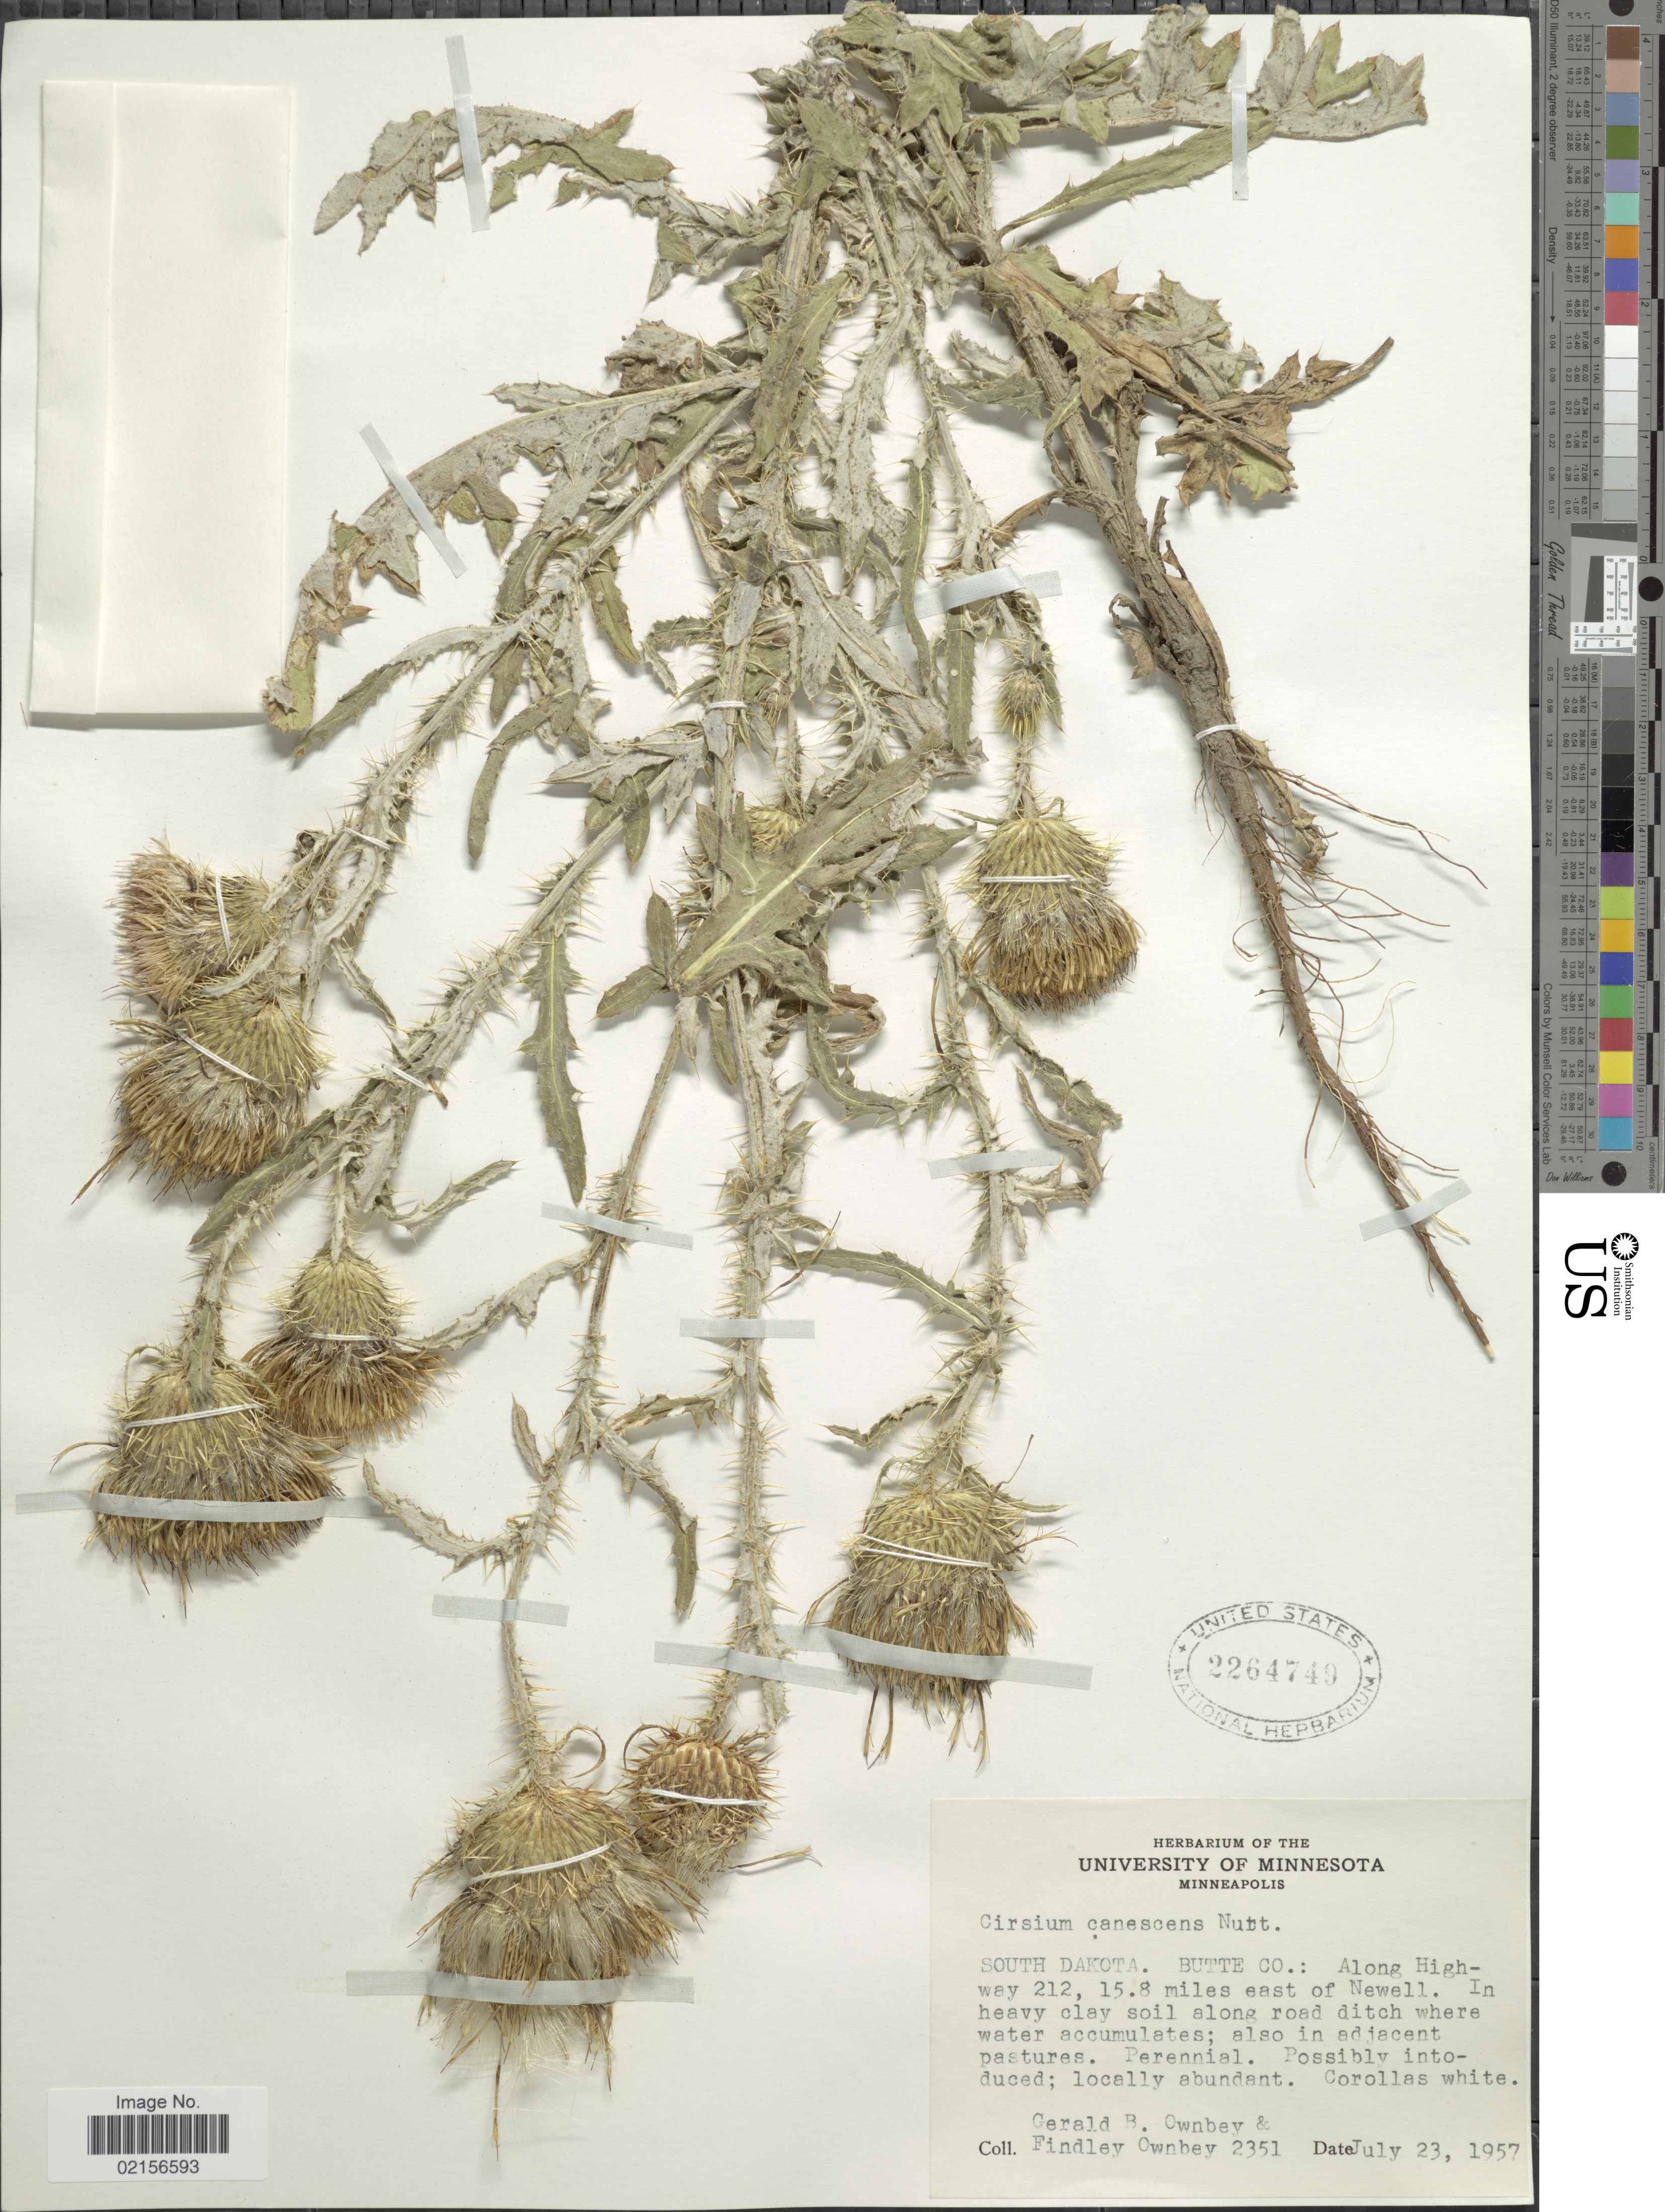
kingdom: Plantae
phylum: Tracheophyta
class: Magnoliopsida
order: Asterales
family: Asteraceae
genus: Cirsium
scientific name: Cirsium canescens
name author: Nutt.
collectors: G. B. Ownbey & F. Ownbey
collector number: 2351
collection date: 1957-07-23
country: United States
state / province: South Dakota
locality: Butte Co.: Along Highway 212, 15.8 miles east of Newell. In heavy clay soil along road ditch where water accumulates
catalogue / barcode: US 2264749